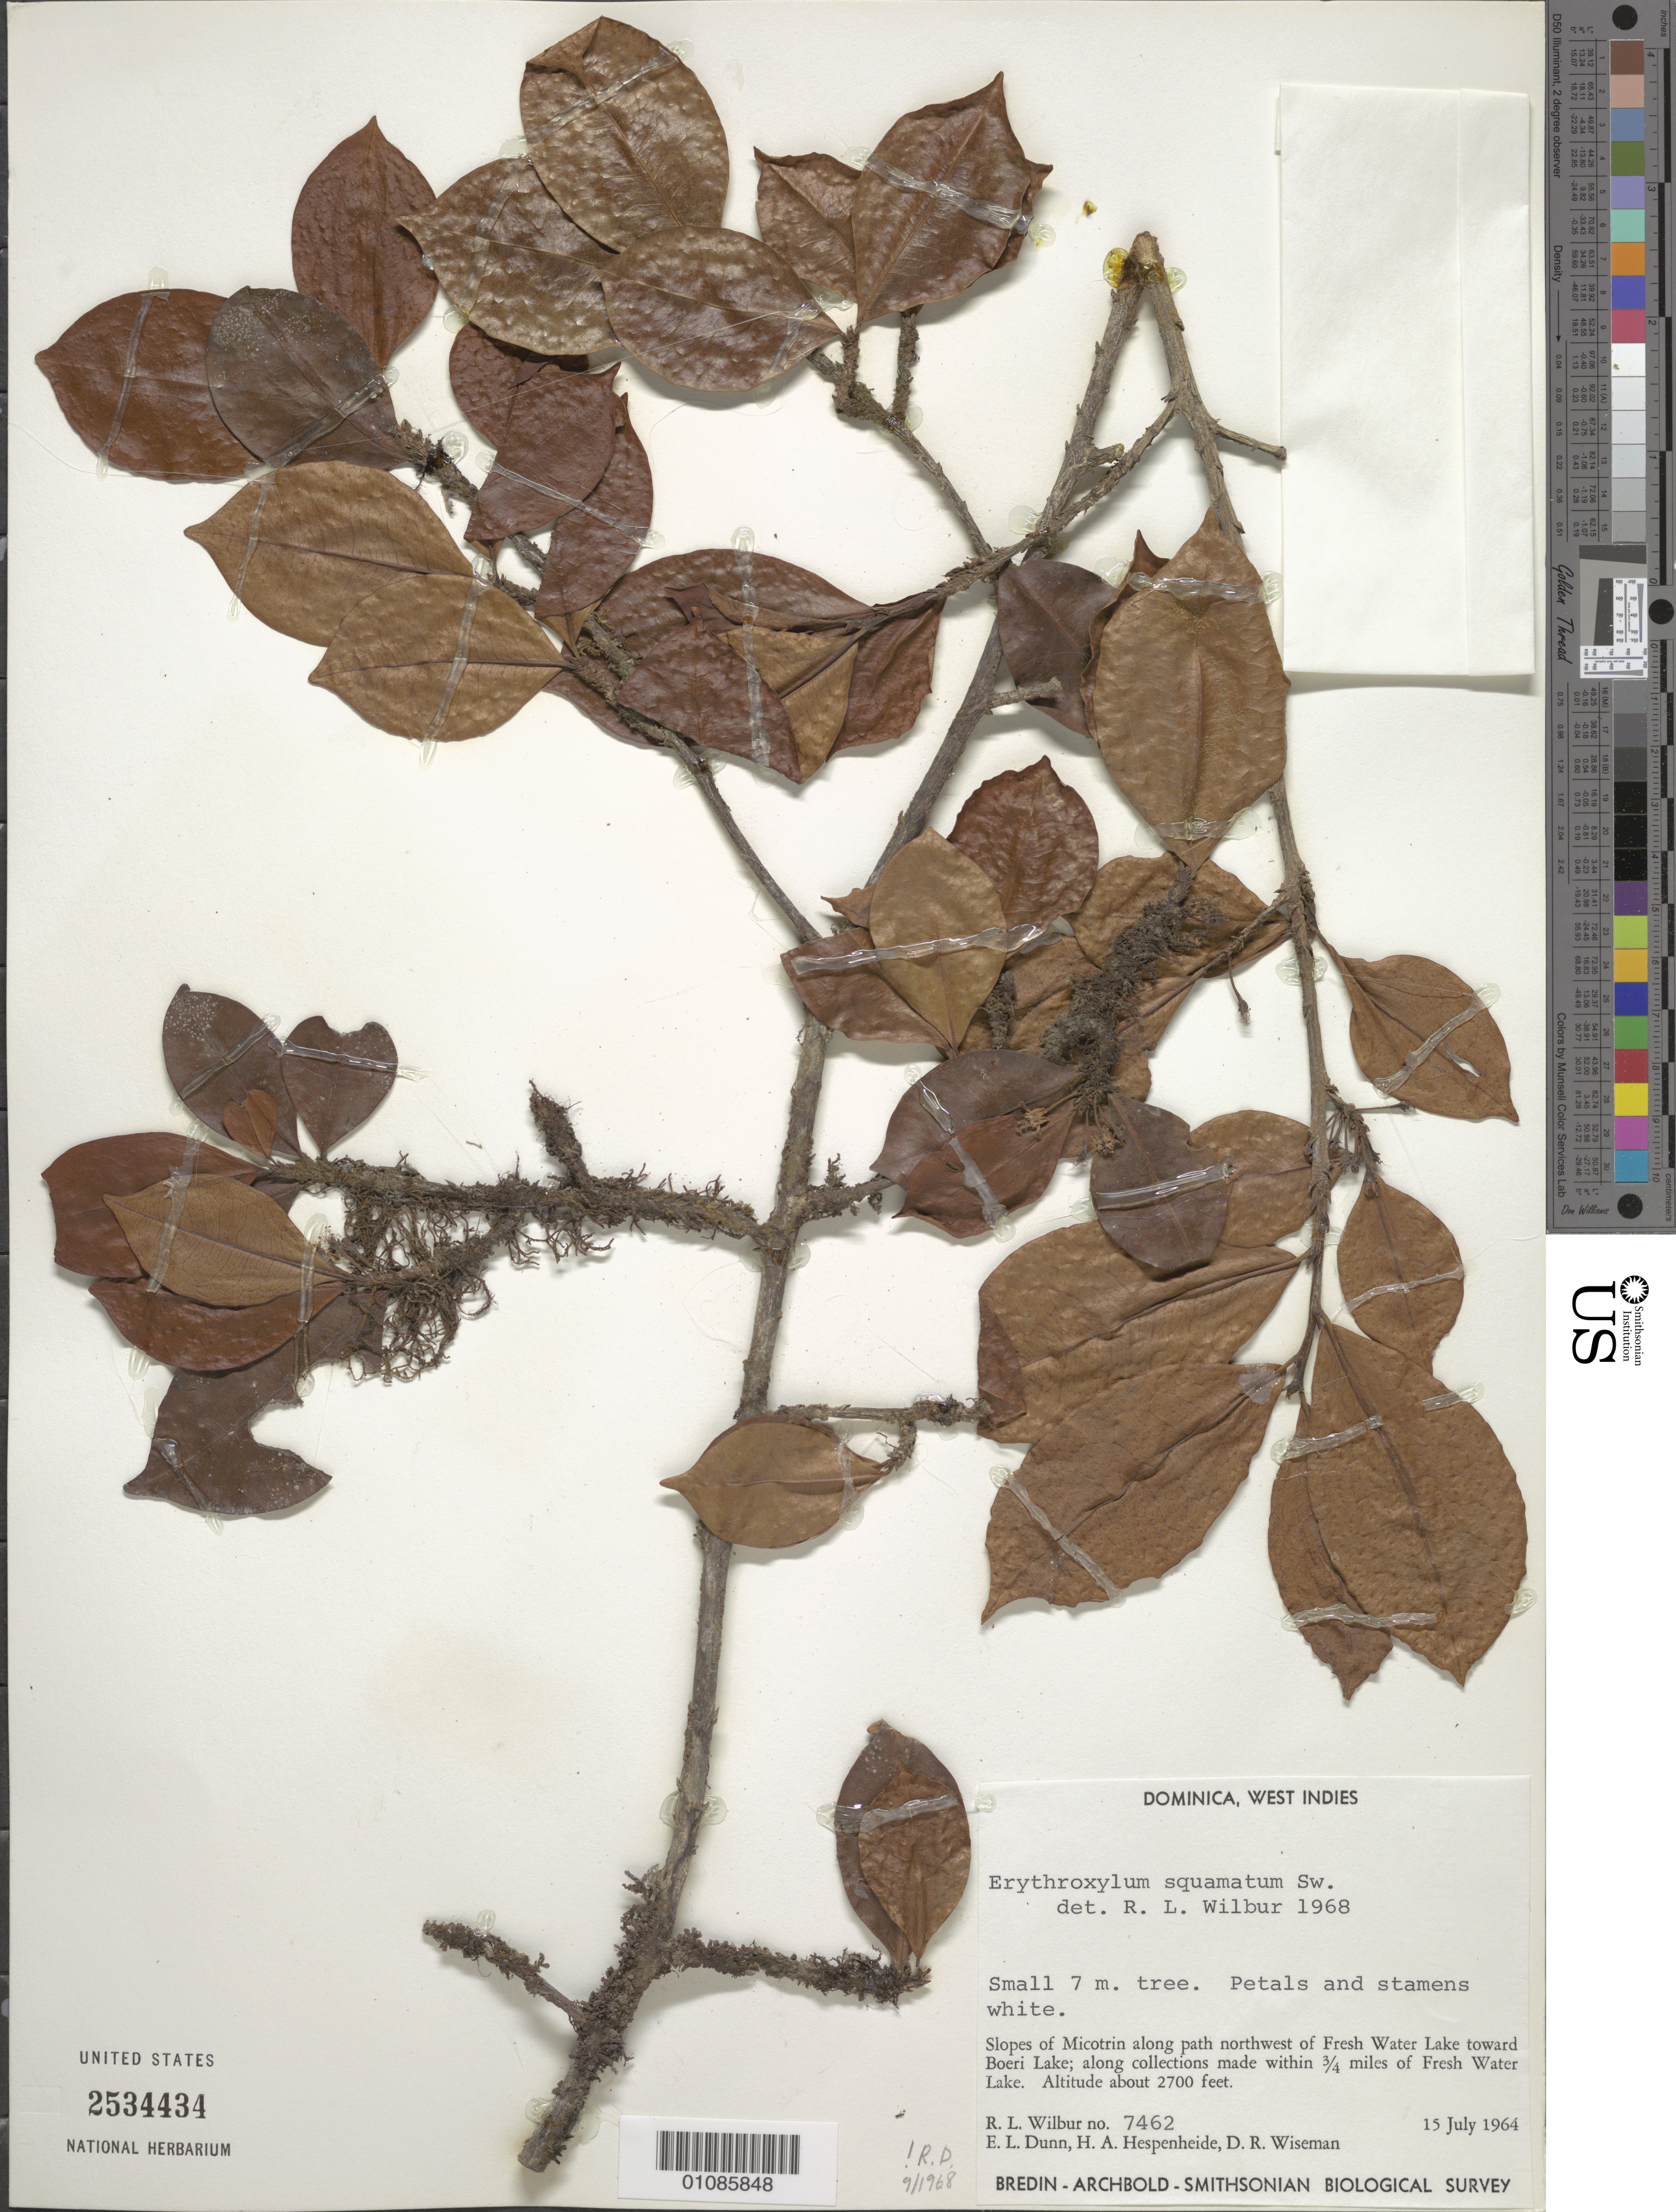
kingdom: Plantae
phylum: Tracheophyta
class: Magnoliopsida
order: Malpighiales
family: Erythroxylaceae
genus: Erythroxylum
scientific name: Erythroxylum squamatum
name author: Sw.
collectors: R. L. Wilbur, E. Dunn, H. A. Hespenheide & D. R. Wiseman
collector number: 7462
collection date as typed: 15 Jul 1964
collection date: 1964-07-15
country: Dominica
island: Dominica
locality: Slopes of Micotrin along path NW of Fresh Water lake toward Boeri.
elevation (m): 823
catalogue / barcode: US 2534434